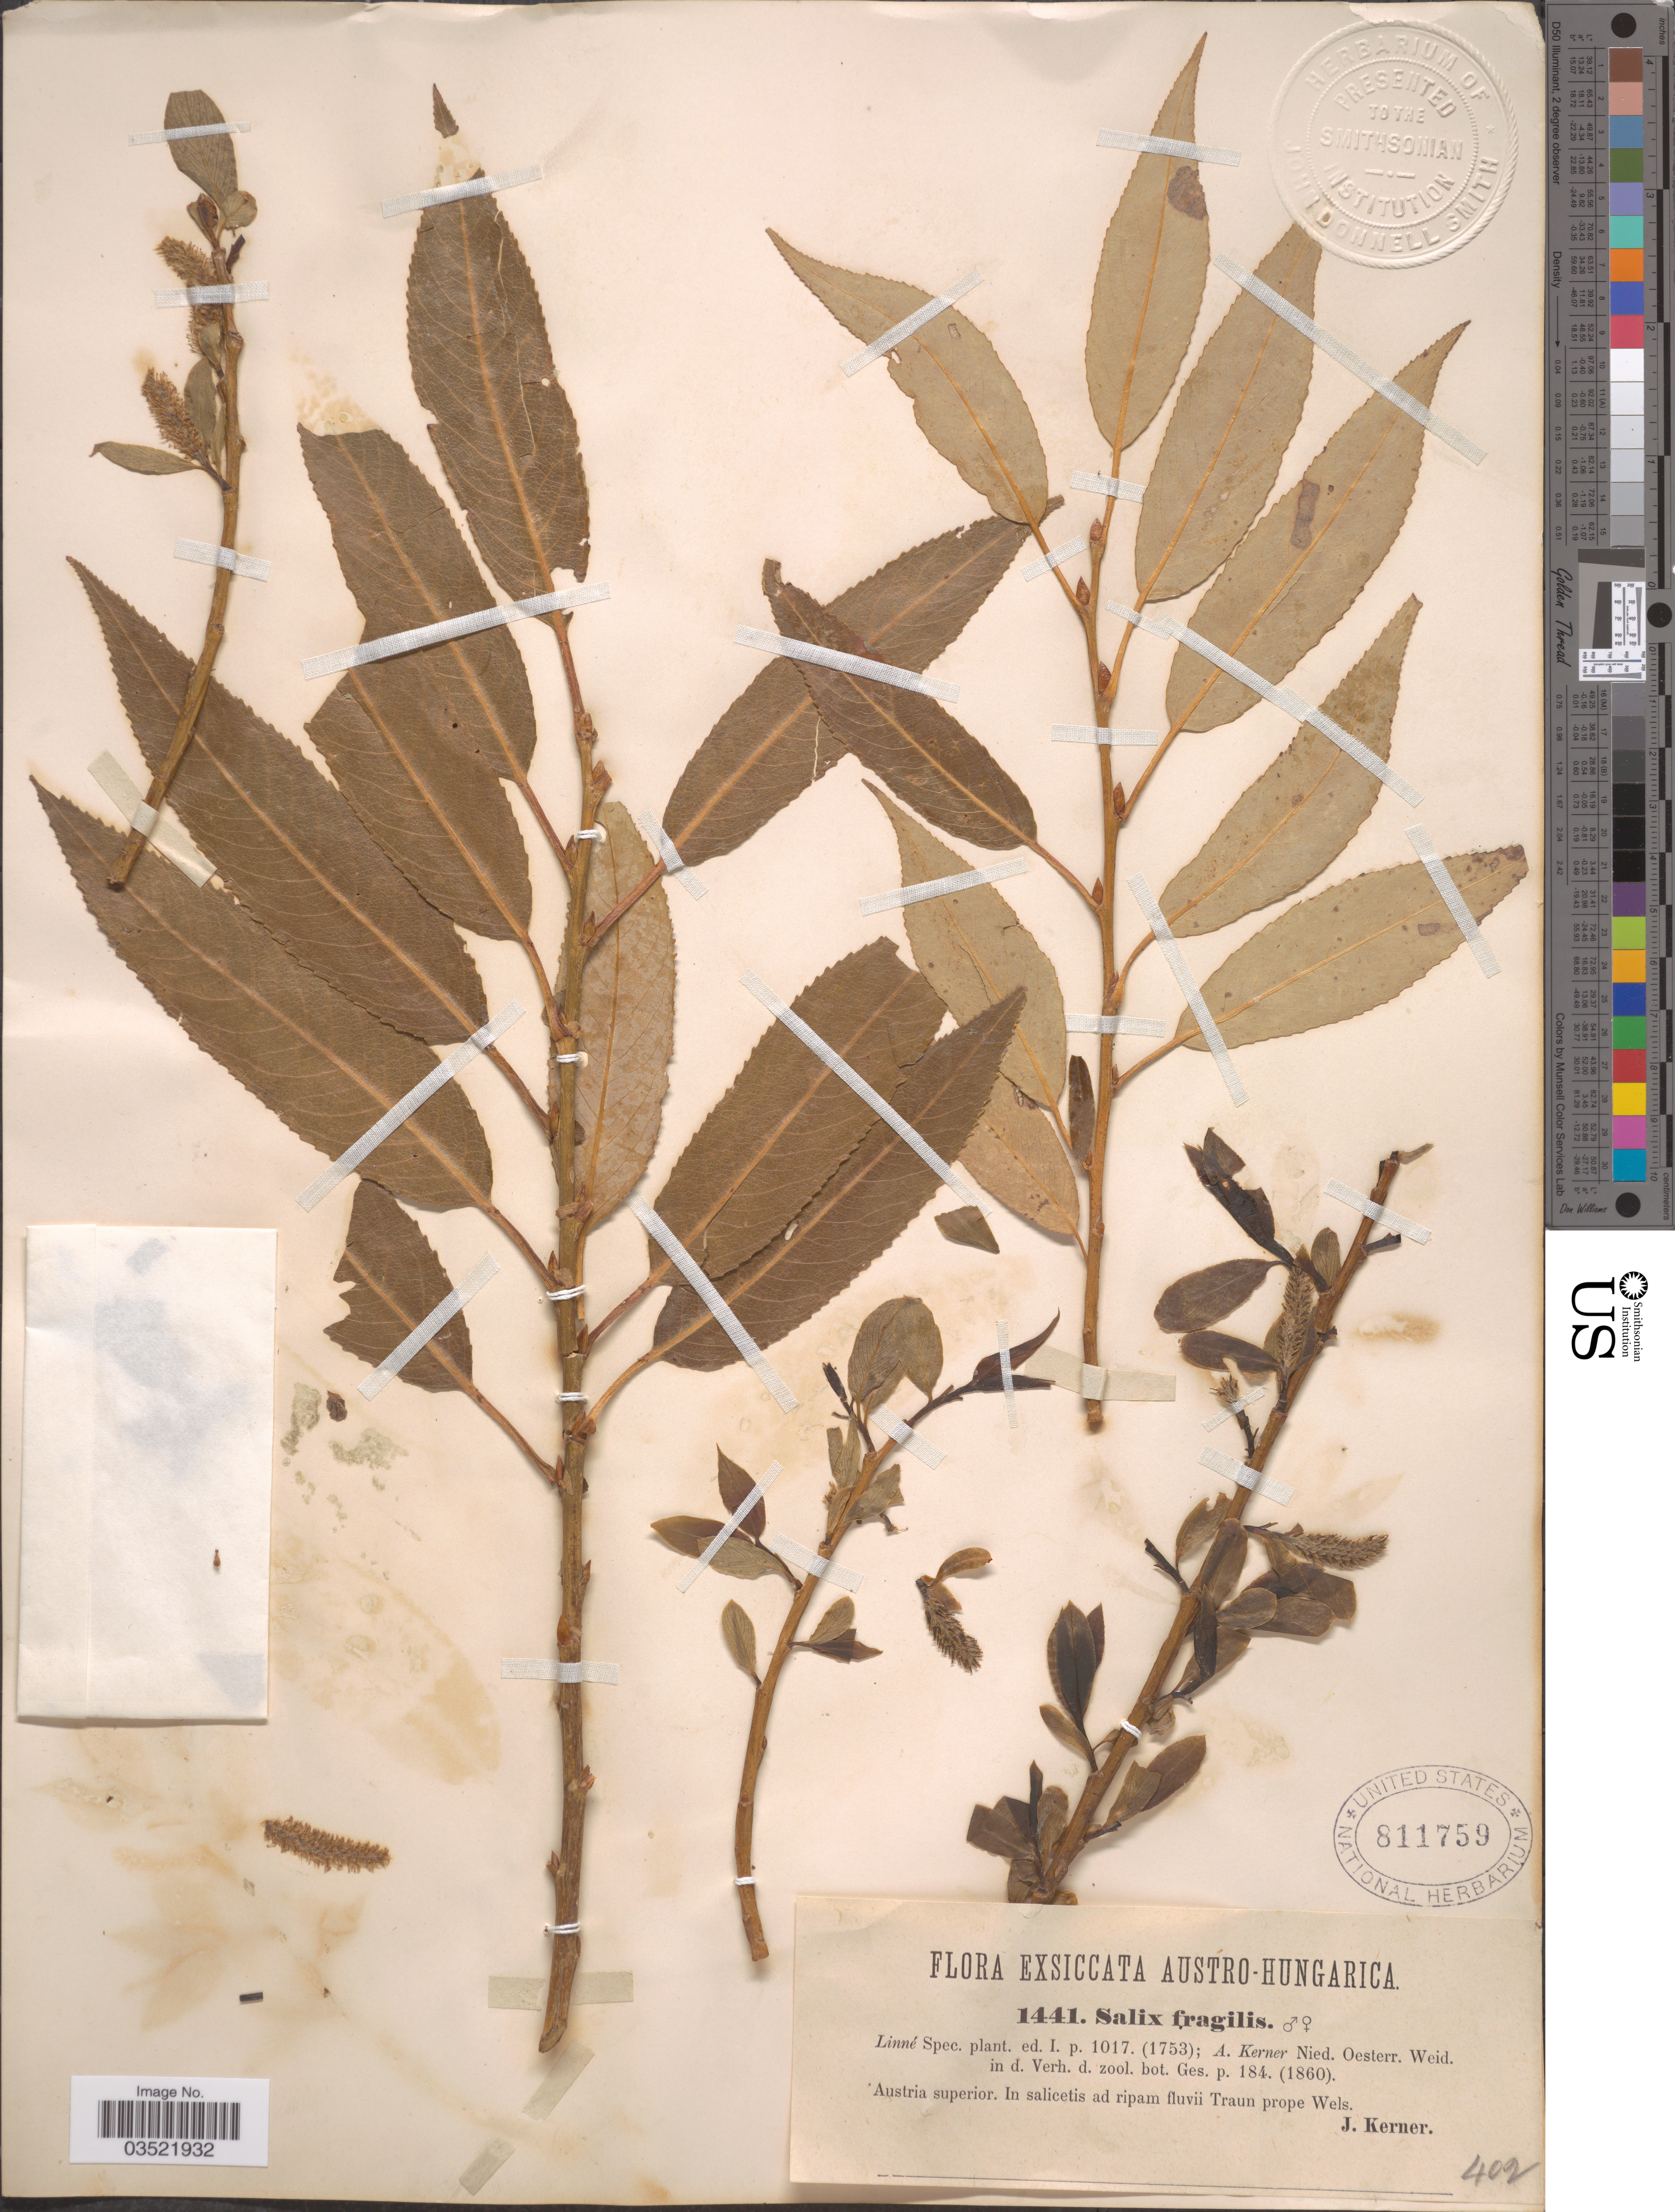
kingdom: Plantae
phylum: Tracheophyta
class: Magnoliopsida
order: Malpighiales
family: Salicaceae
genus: Salix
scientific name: Salix fragilis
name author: L.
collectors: J. Kerner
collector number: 1441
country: Austria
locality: Austro-Hungarica. Austria superior. In salicetis ad ripam fluvii Traun prope Wels.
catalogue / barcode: US 811759